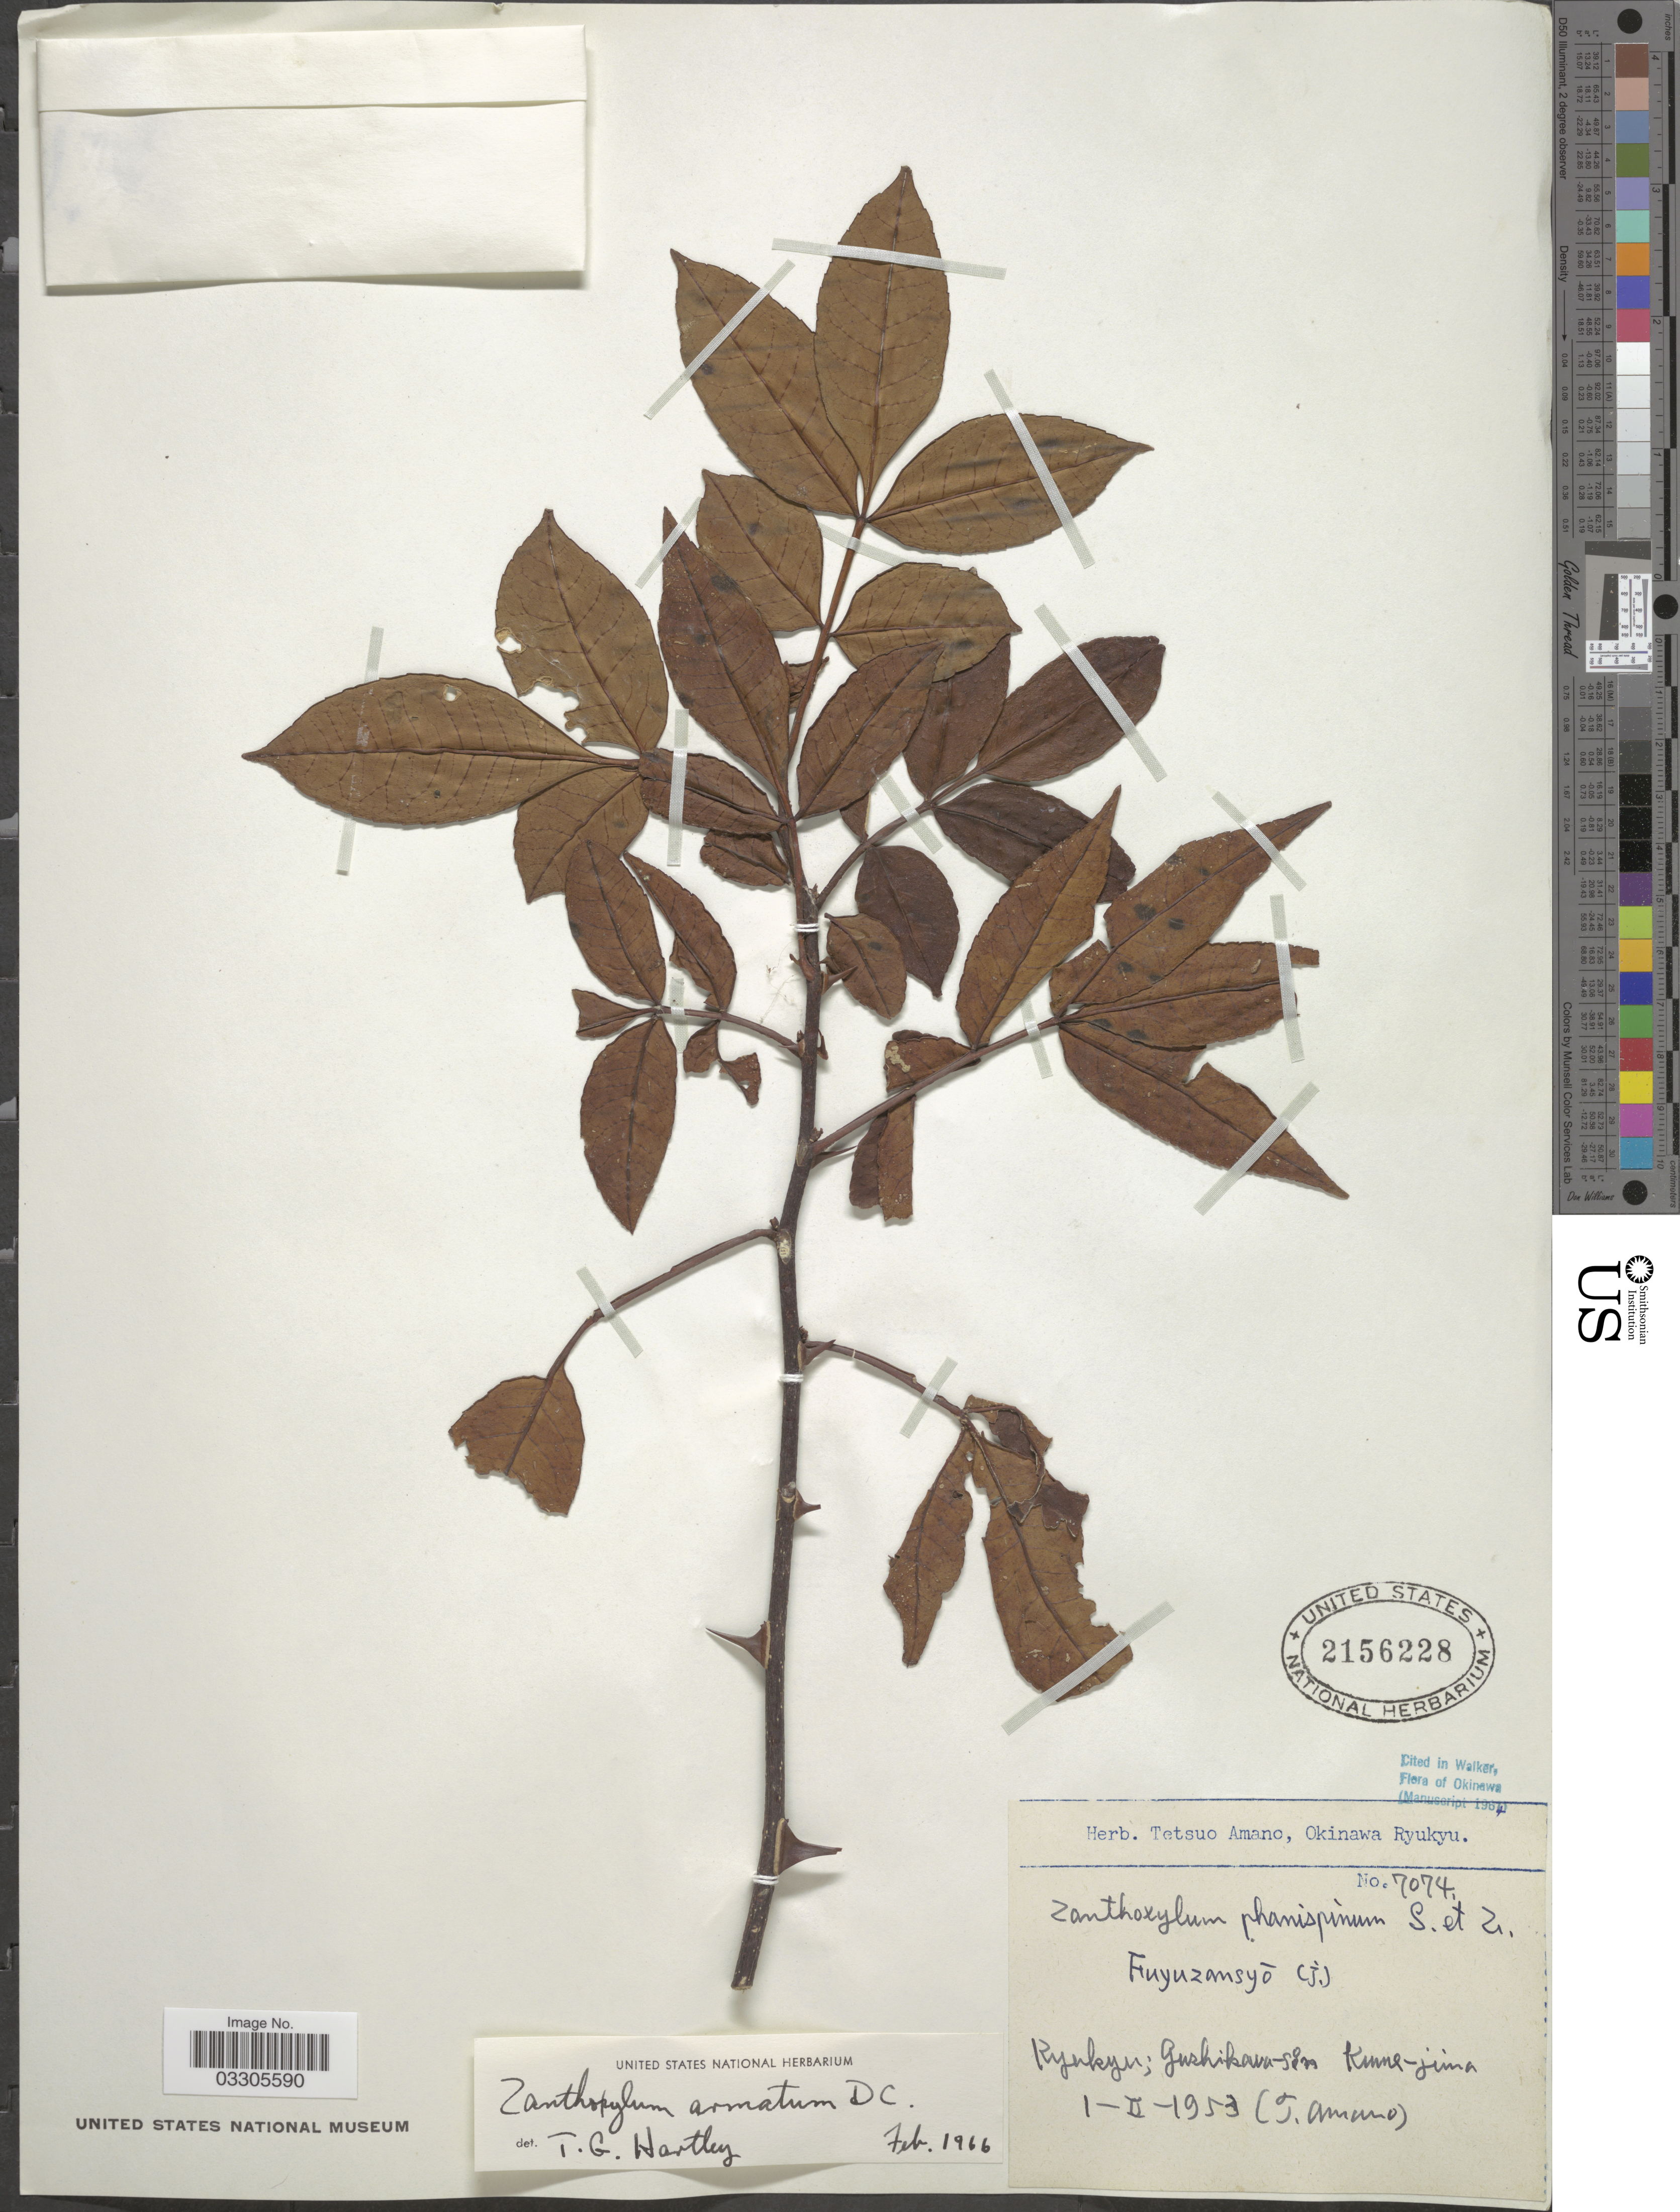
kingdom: Plantae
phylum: Tracheophyta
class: Magnoliopsida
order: Sapindales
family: Rutaceae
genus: Zanthoxylum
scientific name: Zanthoxylum armatum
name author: DC.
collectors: T. Amano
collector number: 7074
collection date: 1953-02-01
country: Japan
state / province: Okinawa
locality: Ryukyu; Gushikawa-son, Kume-jima.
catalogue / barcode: US 2156228